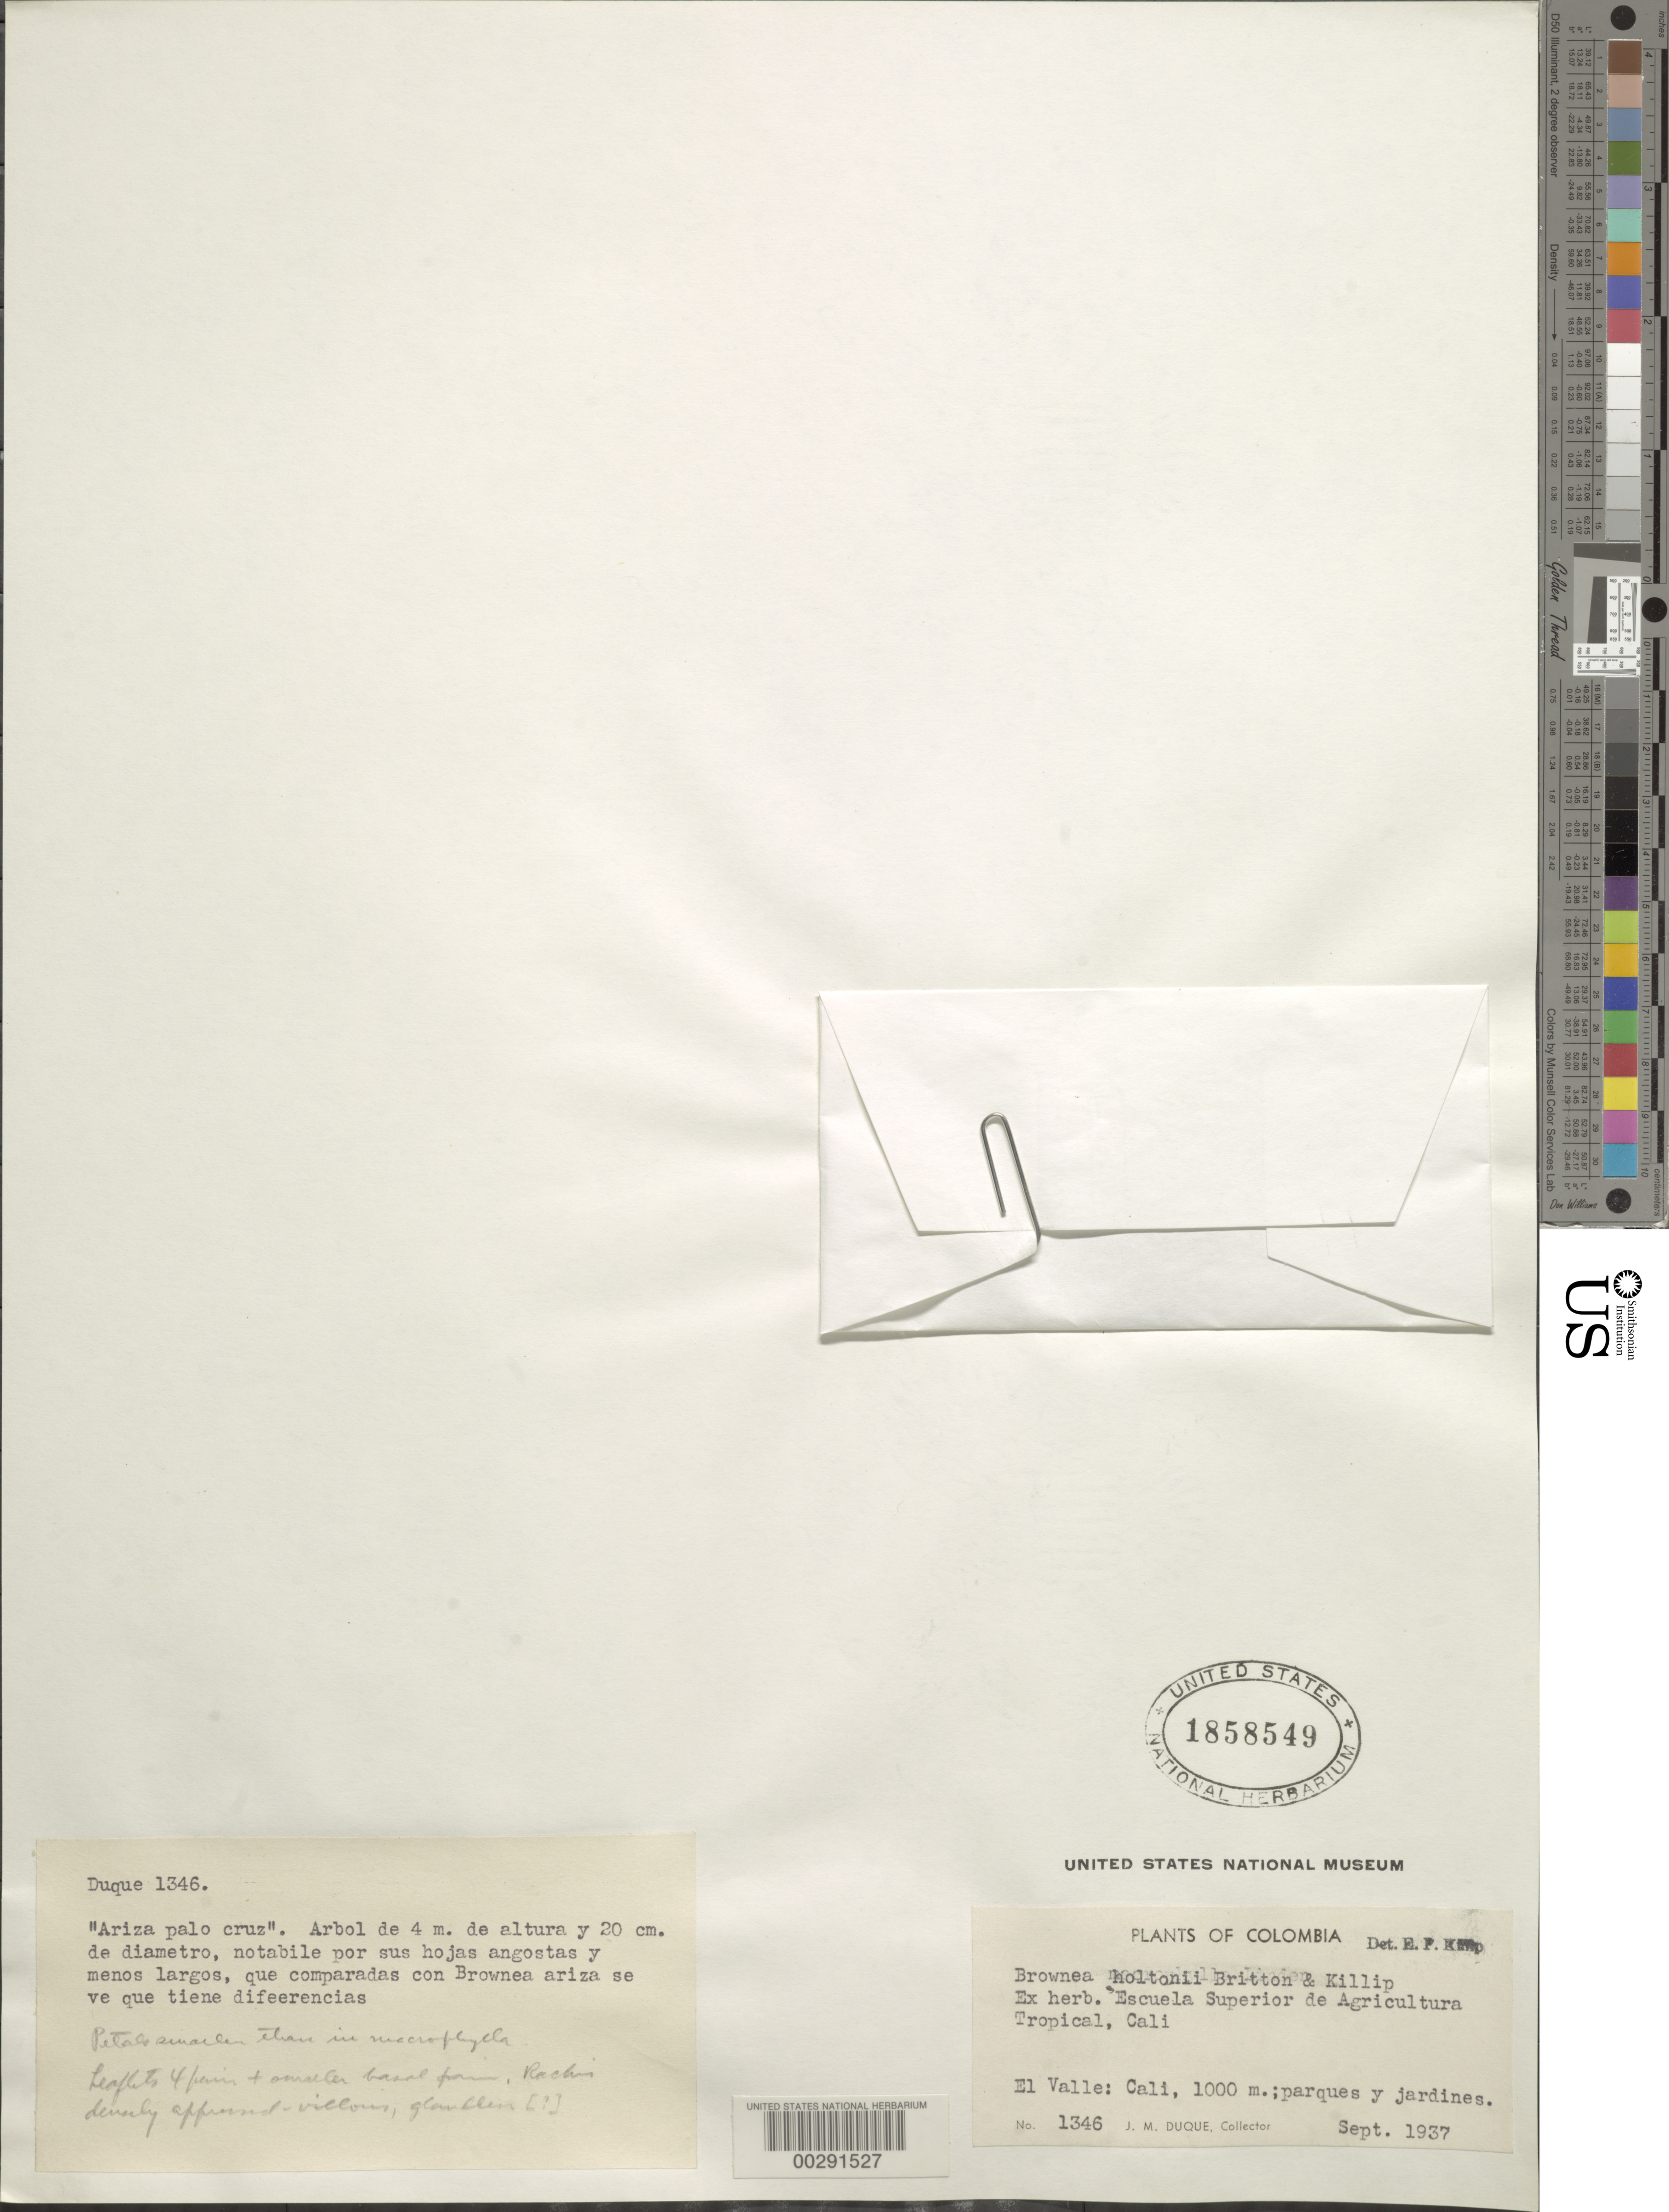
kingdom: Plantae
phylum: Tracheophyta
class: Magnoliopsida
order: Fabales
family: Fabaceae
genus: Brownea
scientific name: Brownea holtonii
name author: Britton & Killip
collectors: J. M. Duque Jaramillo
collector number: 1346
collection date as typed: Sep 1937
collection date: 1937-09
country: Colombia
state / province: Valle del Cauca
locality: Escuela superior de agricultura tropical, Cali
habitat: Parks and gardens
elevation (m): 1000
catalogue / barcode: US 1858549